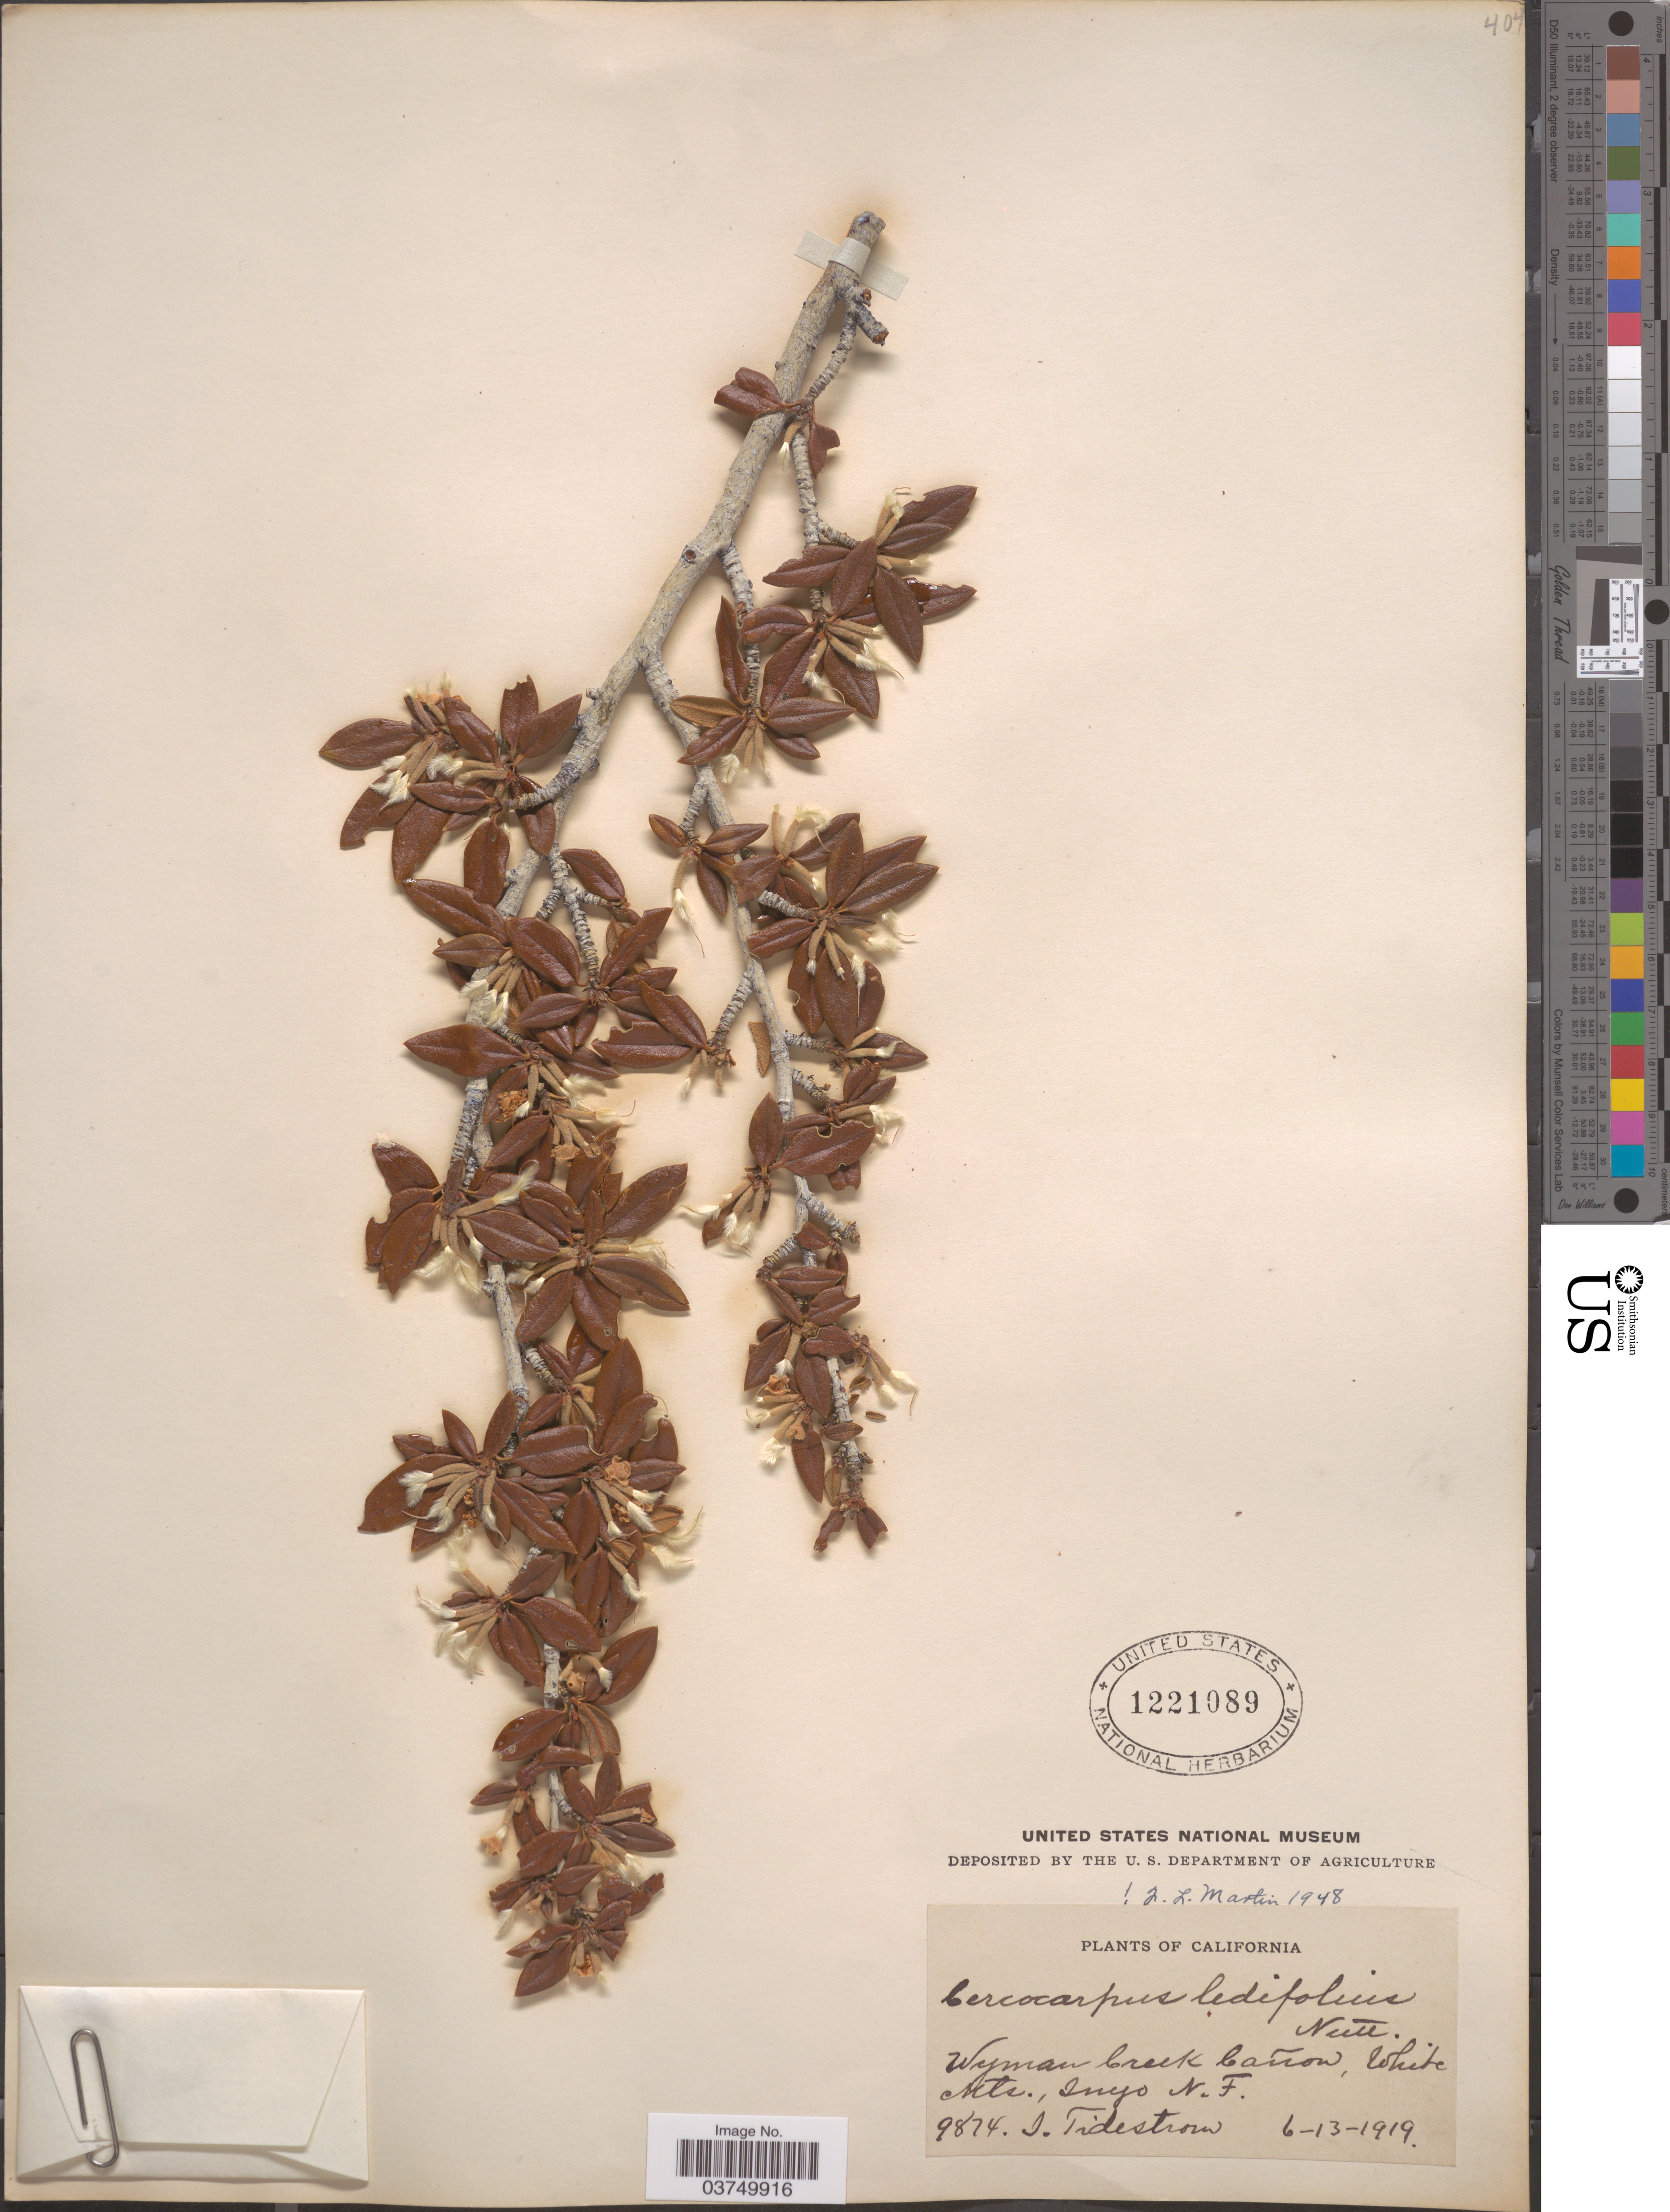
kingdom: Plantae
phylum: Tracheophyta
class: Magnoliopsida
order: Rosales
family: Rosaceae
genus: Cercocarpus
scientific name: Cercocarpus ledifolius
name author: Nutt.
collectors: I. F. Tidestrom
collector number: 9874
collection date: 1919-06-13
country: United States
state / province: California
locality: Wyman Creek Cañon, White Mts. Inyo N.F.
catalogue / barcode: US 1221089